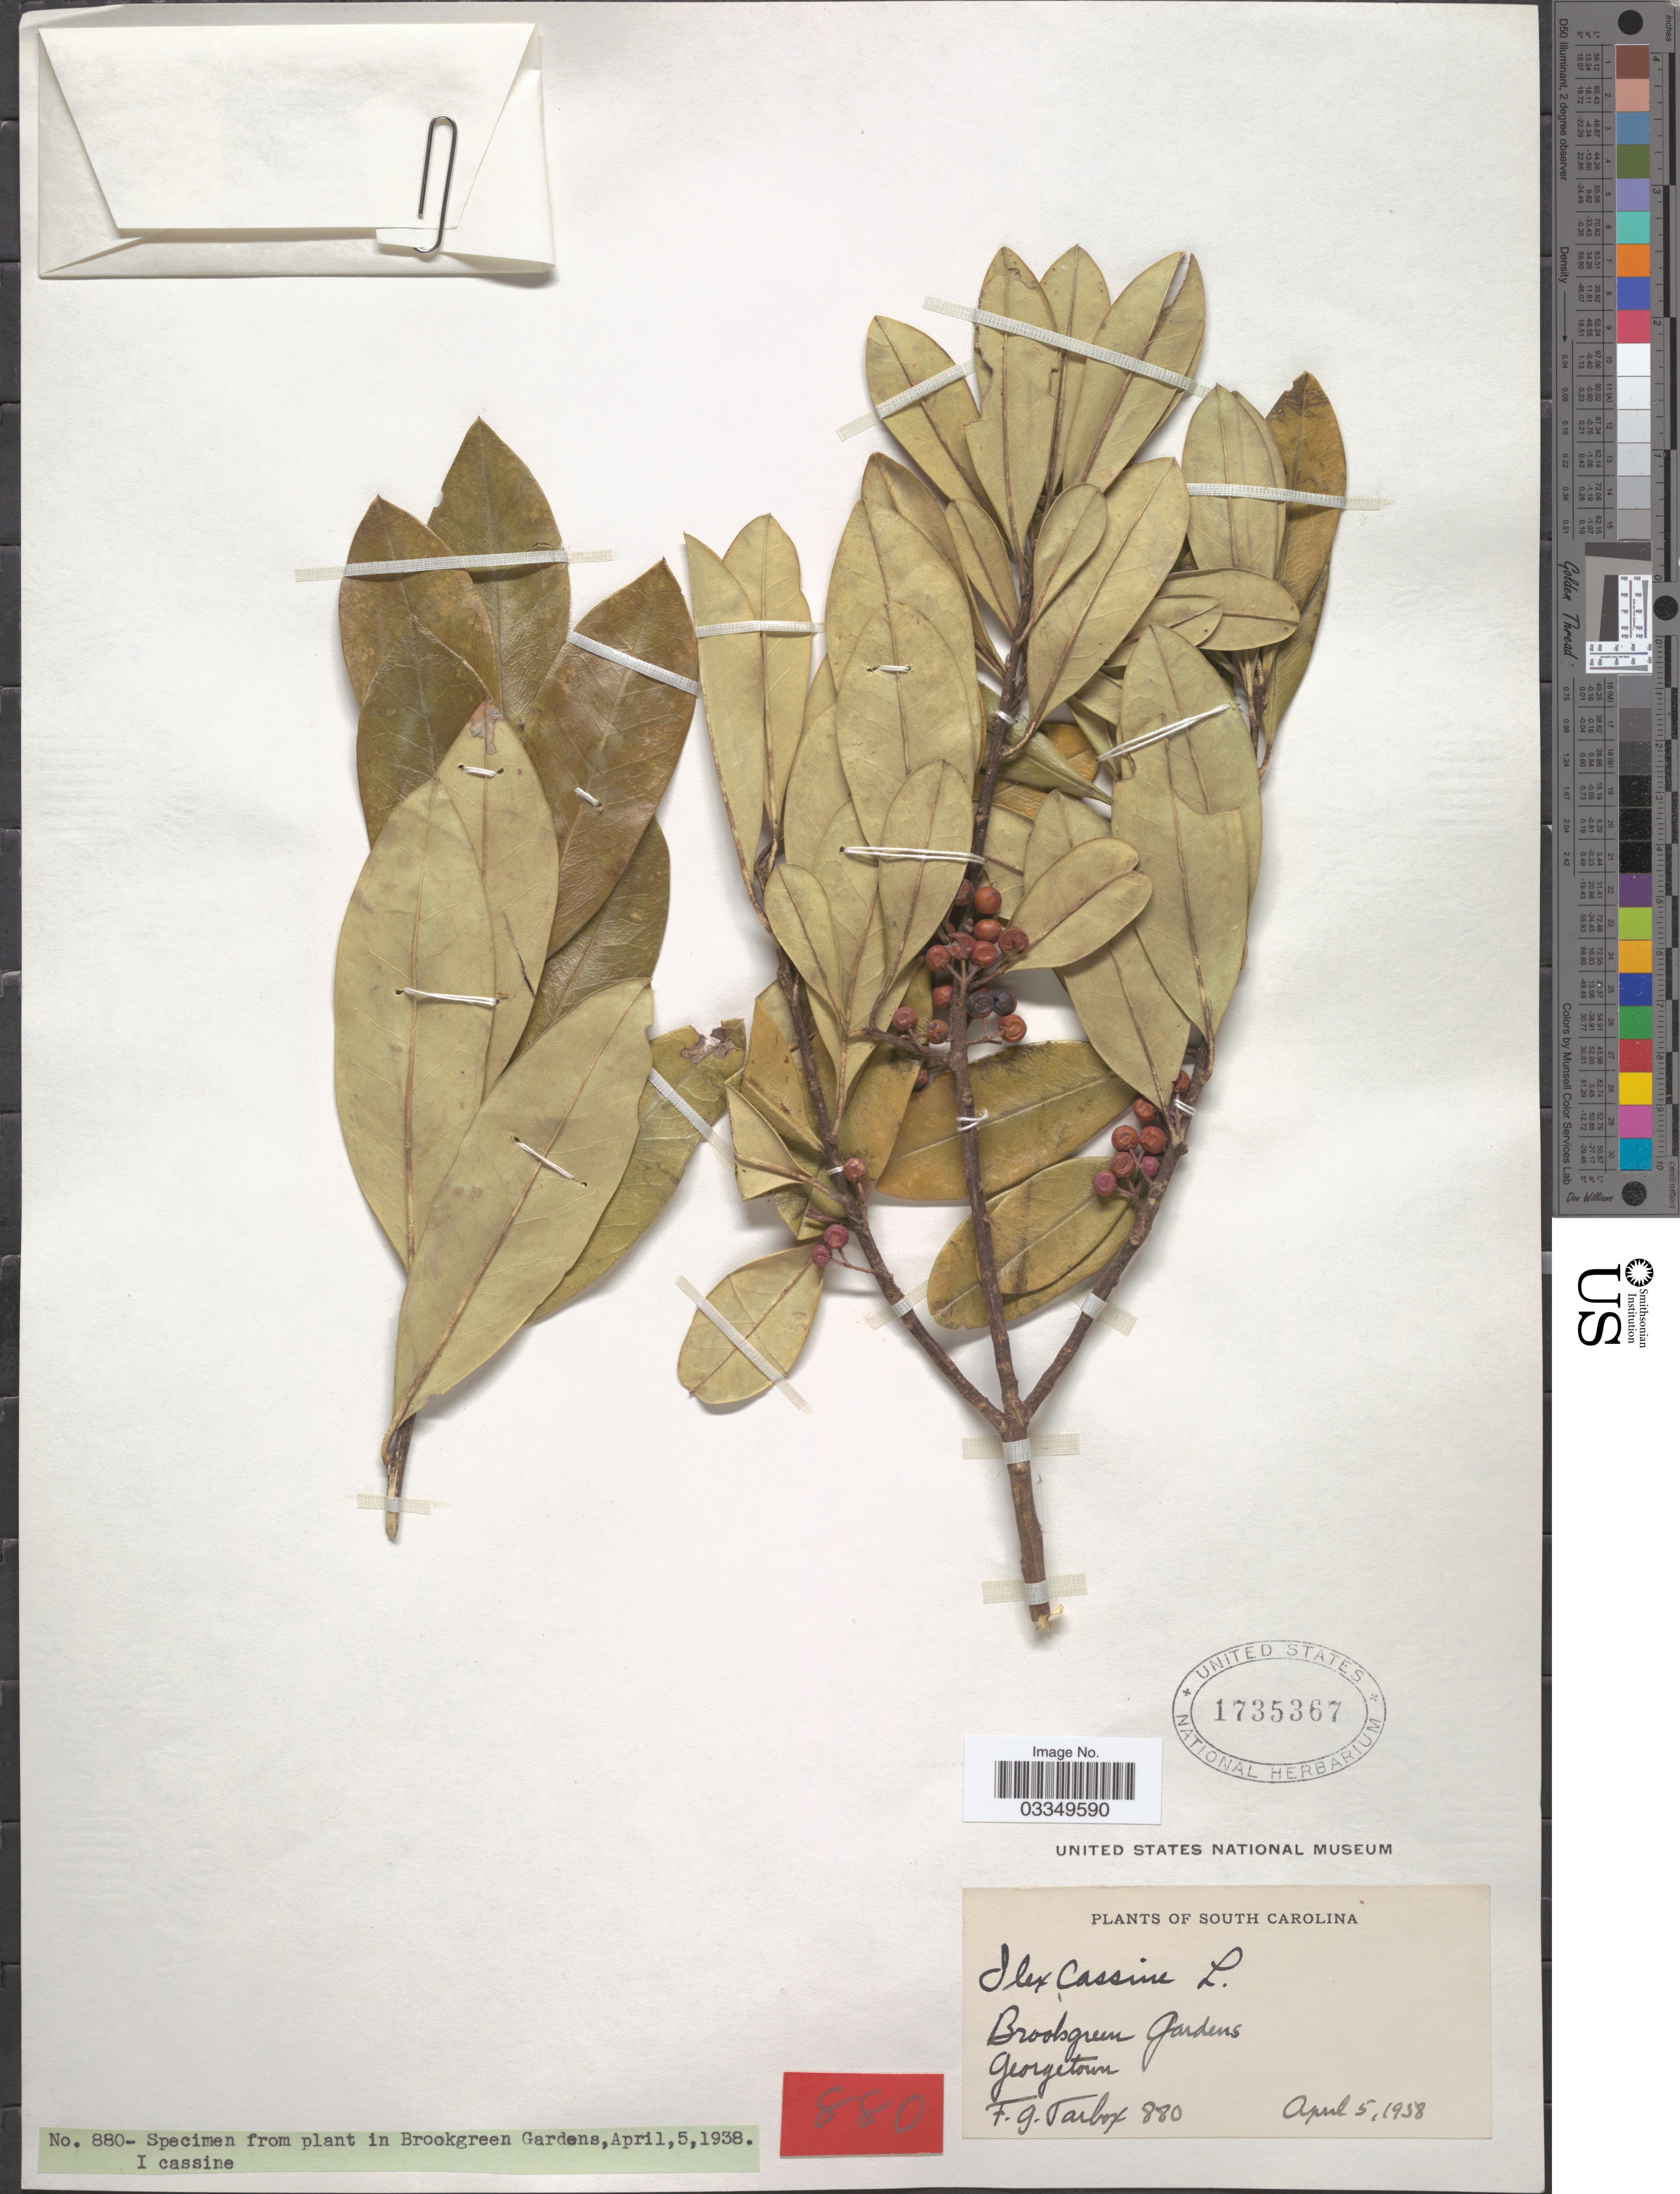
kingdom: Plantae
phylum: Tracheophyta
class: Magnoliopsida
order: Aquifoliales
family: Aquifoliaceae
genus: Ilex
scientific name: Ilex cassine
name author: L.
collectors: F. Tarbox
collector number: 880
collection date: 1958-04-05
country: United States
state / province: South Carolina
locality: Brookgreen Gardens, Georgetown.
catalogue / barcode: US 1735367